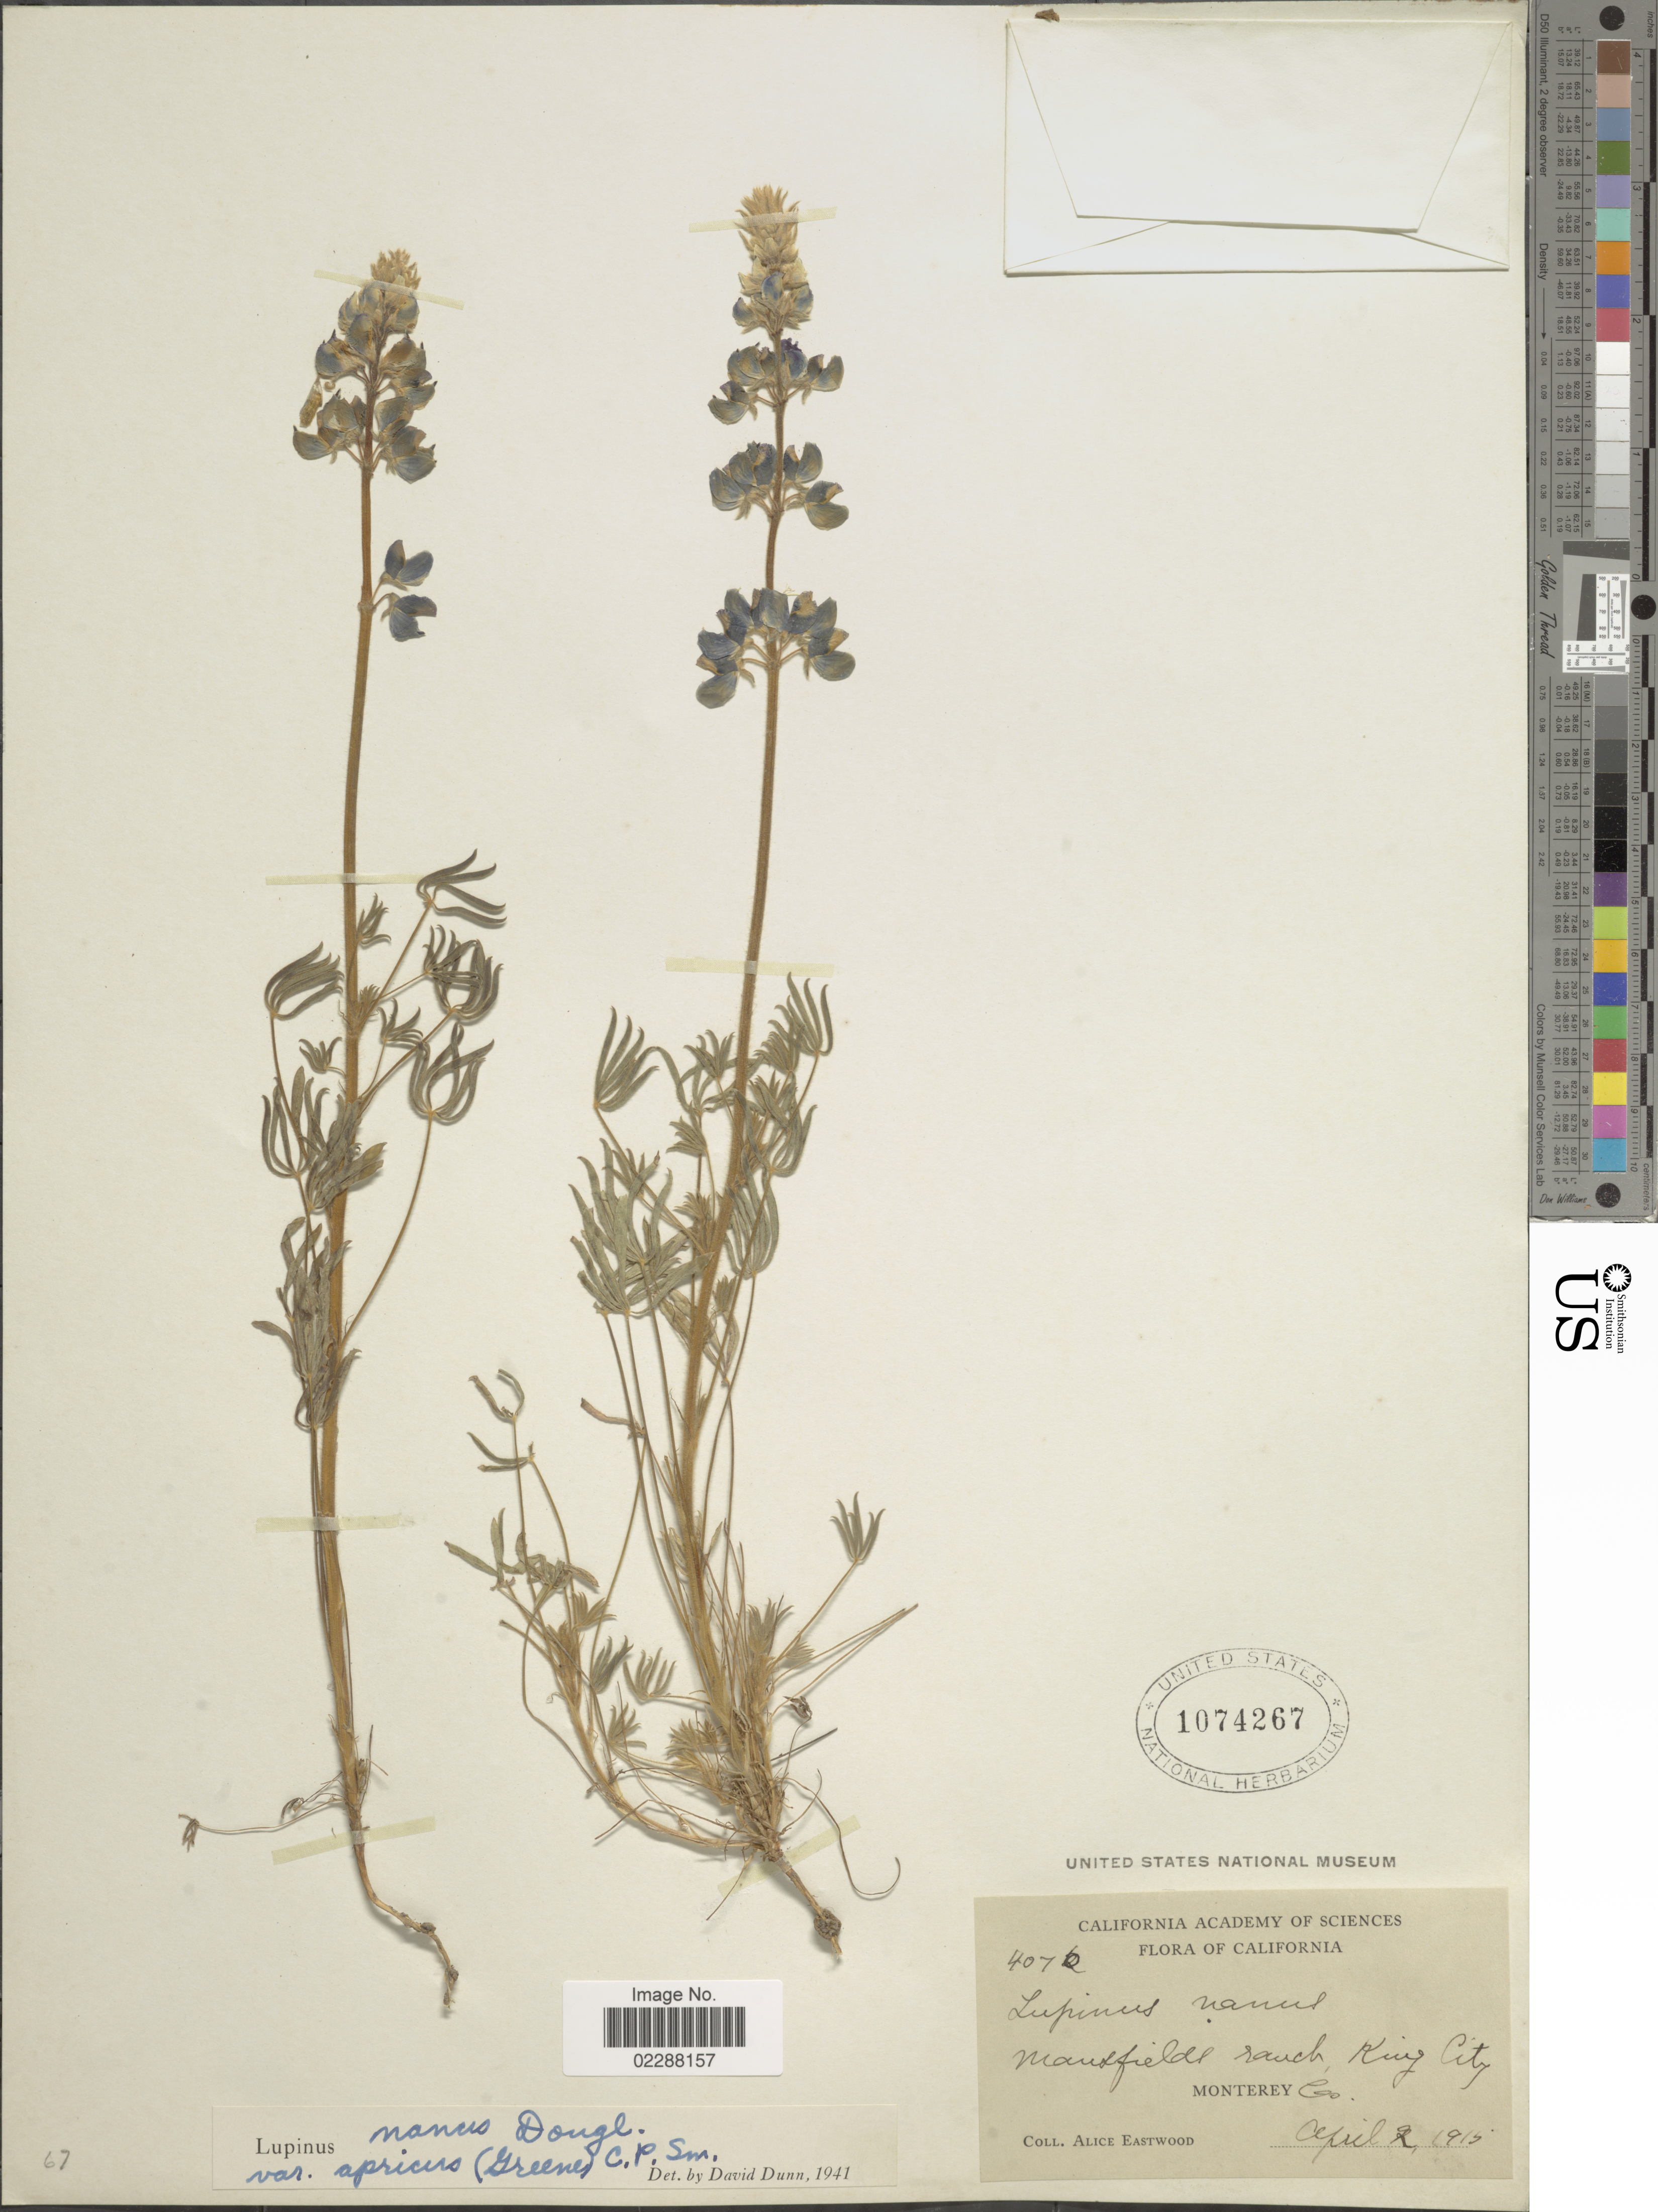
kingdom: Plantae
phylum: Tracheophyta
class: Magnoliopsida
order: Fabales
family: Fabaceae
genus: Lupinus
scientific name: Lupinus vallicola subsp. apricus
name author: (Greene) D.B. Dunn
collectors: A. Eastwood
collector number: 4072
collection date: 1915-04-02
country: United States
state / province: California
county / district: Monterey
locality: Mansfield Ranch, Key City, Monterey Co.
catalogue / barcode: US 1074267